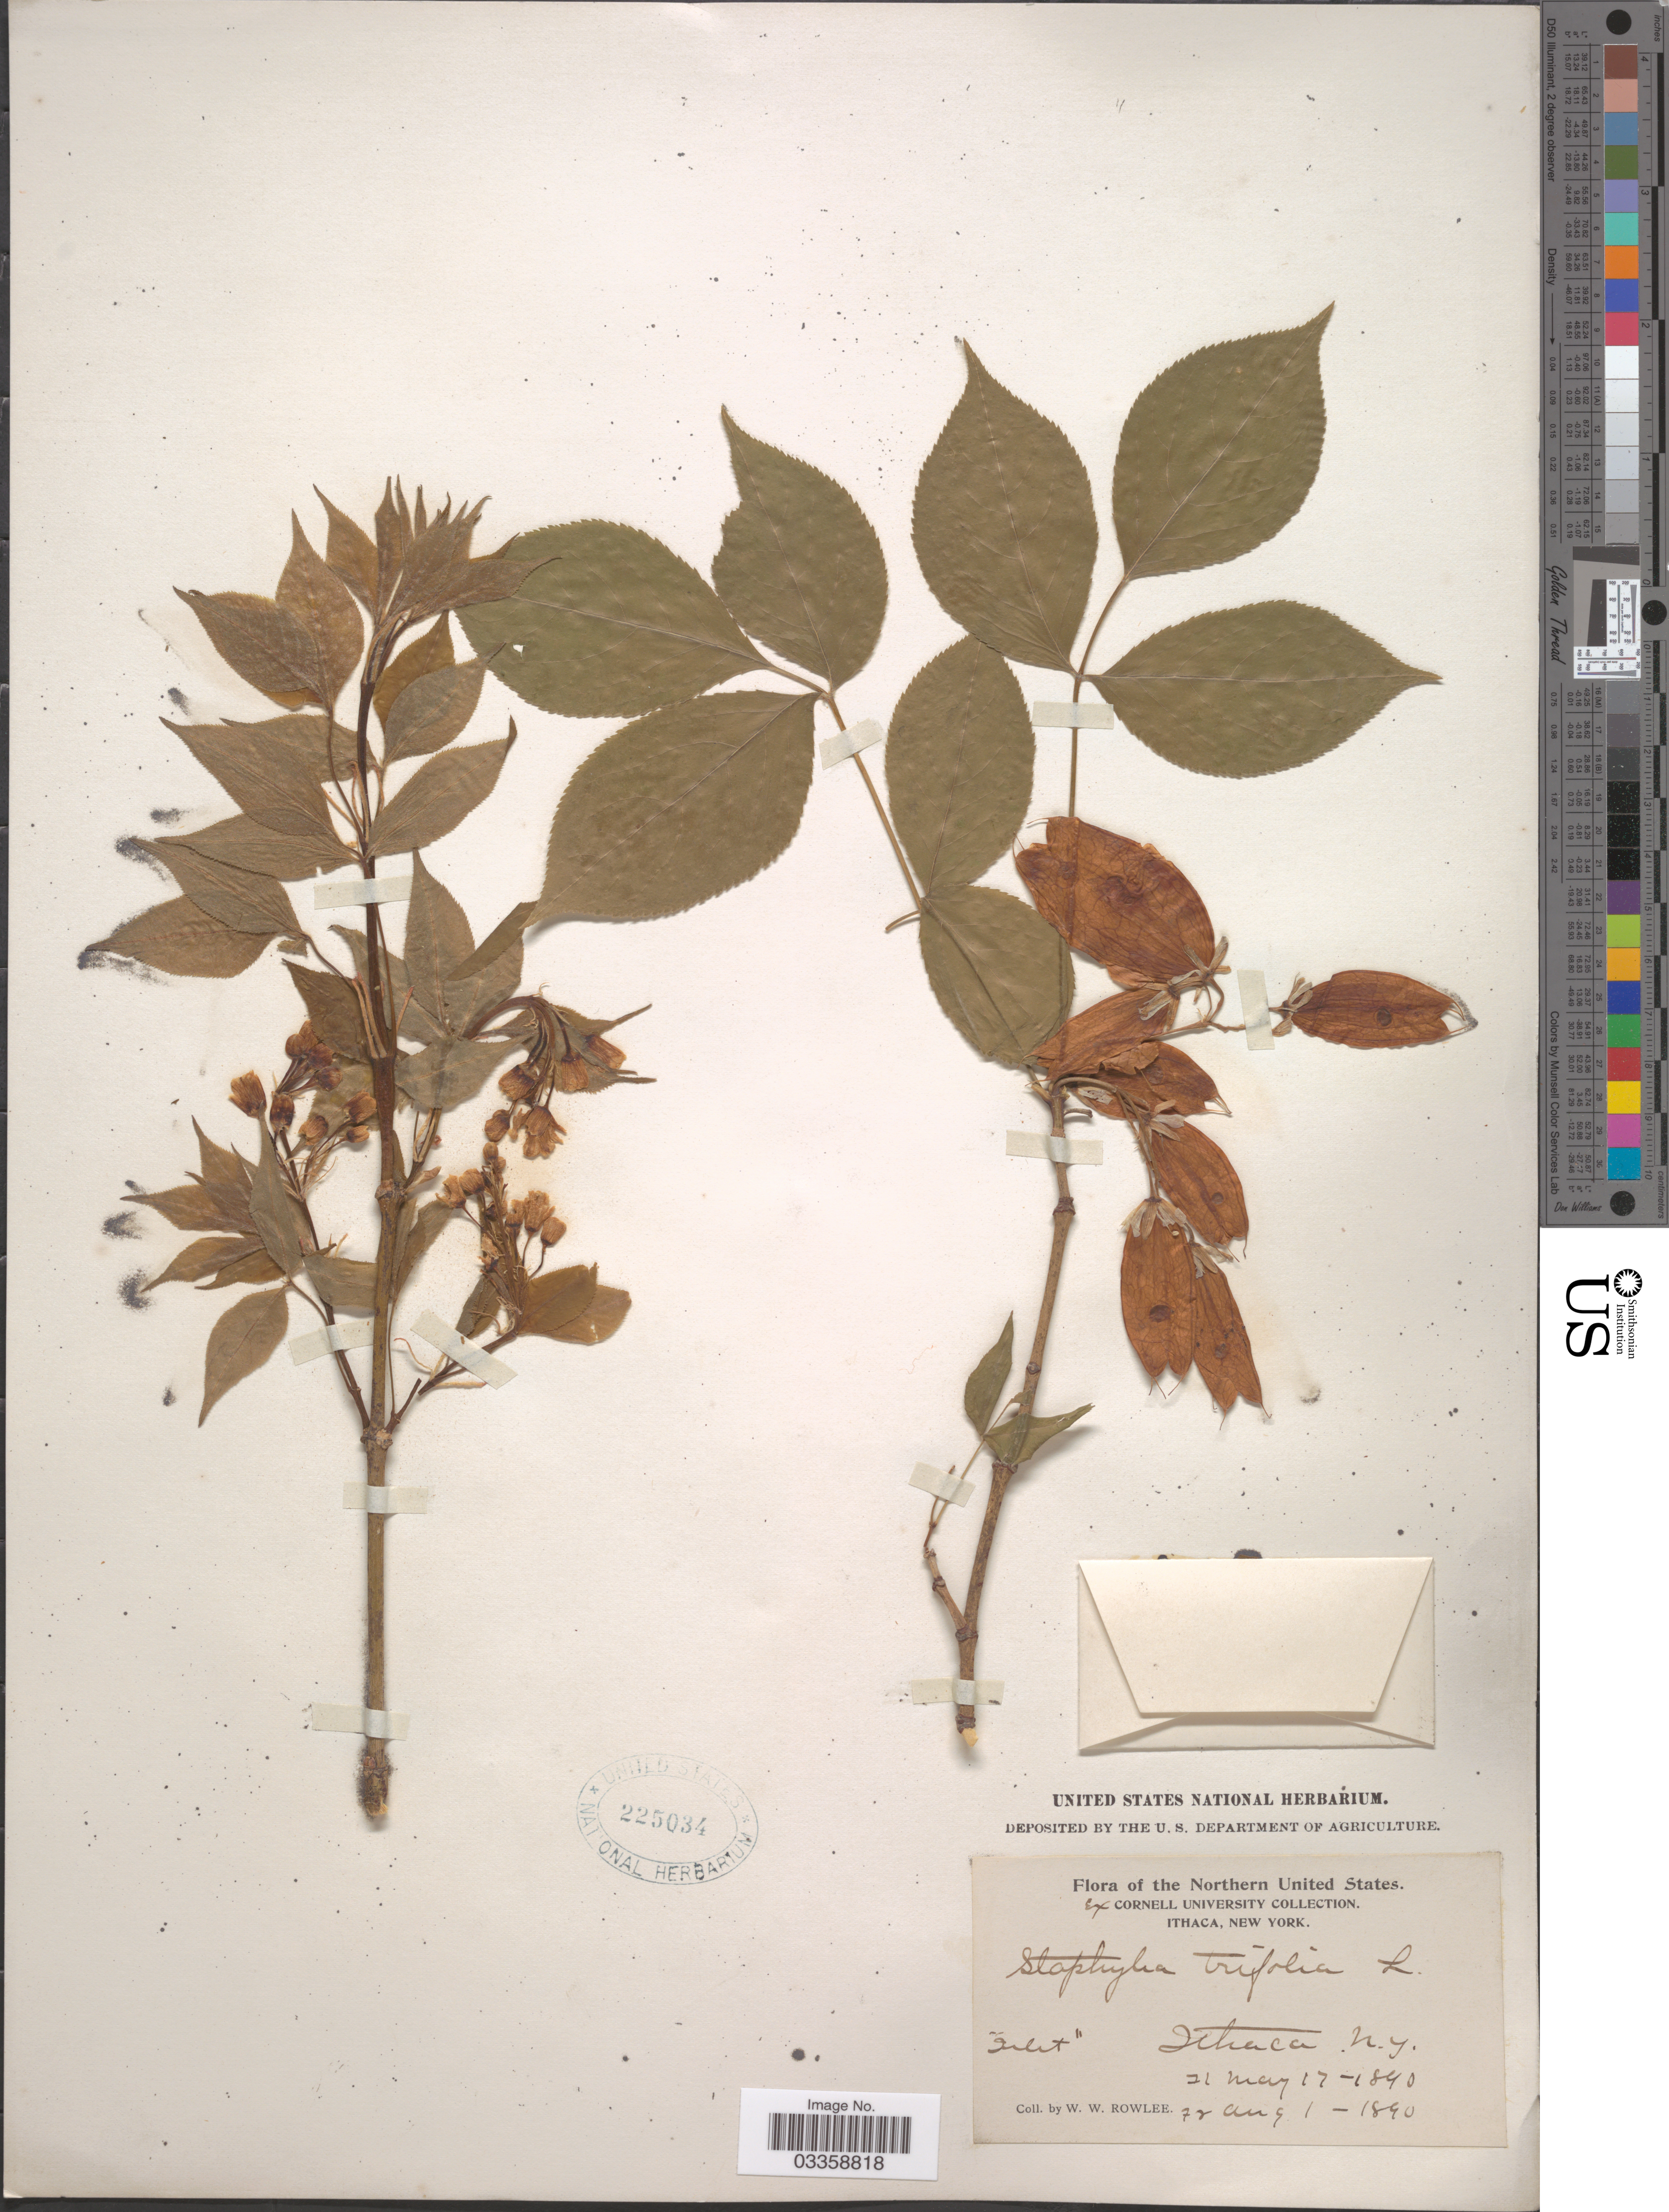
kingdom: Plantae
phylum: Tracheophyta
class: Magnoliopsida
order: Crossosomatales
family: Staphyleaceae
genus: Staphylea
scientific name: Staphylea trifolia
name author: L.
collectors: W. W. Rowlee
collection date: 1840-05-17/1840-08-01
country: United States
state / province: New York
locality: Northern United States. Ithaca.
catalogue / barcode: US 225034